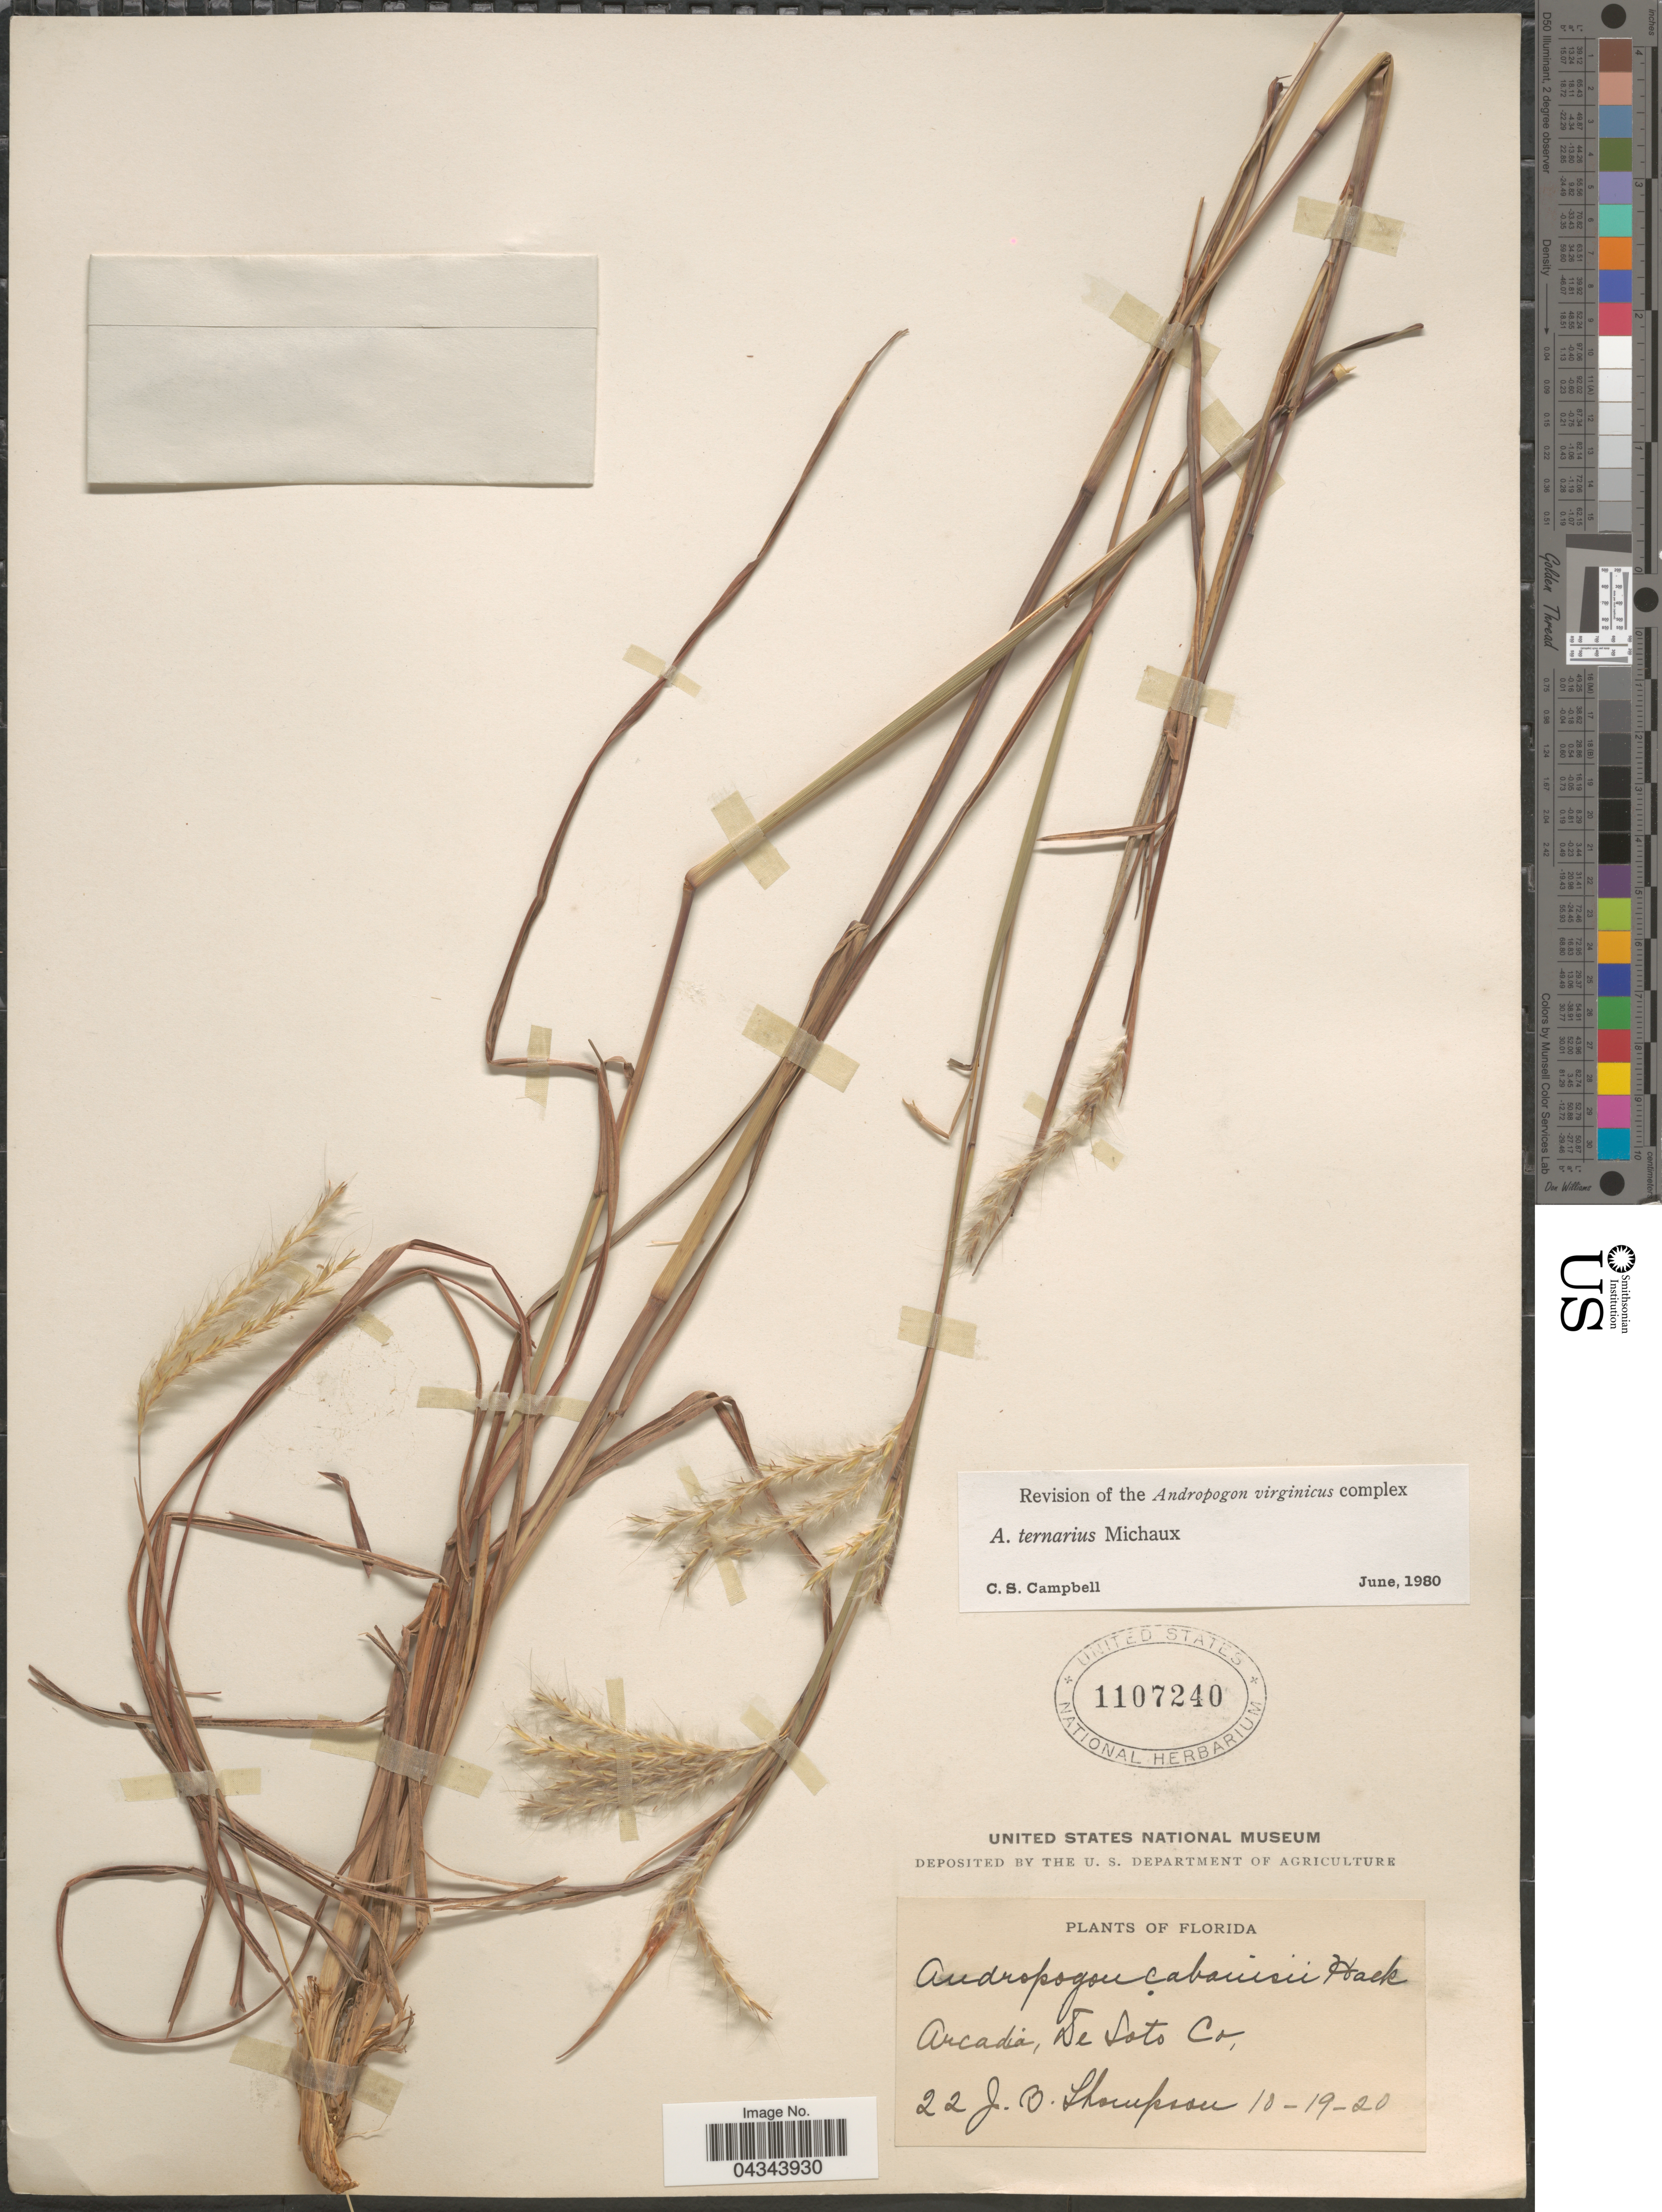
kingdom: Plantae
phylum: Tracheophyta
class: Liliopsida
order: Poales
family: Poaceae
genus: Andropogon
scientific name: Andropogon ternarius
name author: Michx.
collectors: J. B. Thompson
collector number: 22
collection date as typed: Transcribed d/m/y: 19/10/20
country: United States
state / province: Florida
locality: Arcadia, De Soto Co.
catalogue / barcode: US 1107240